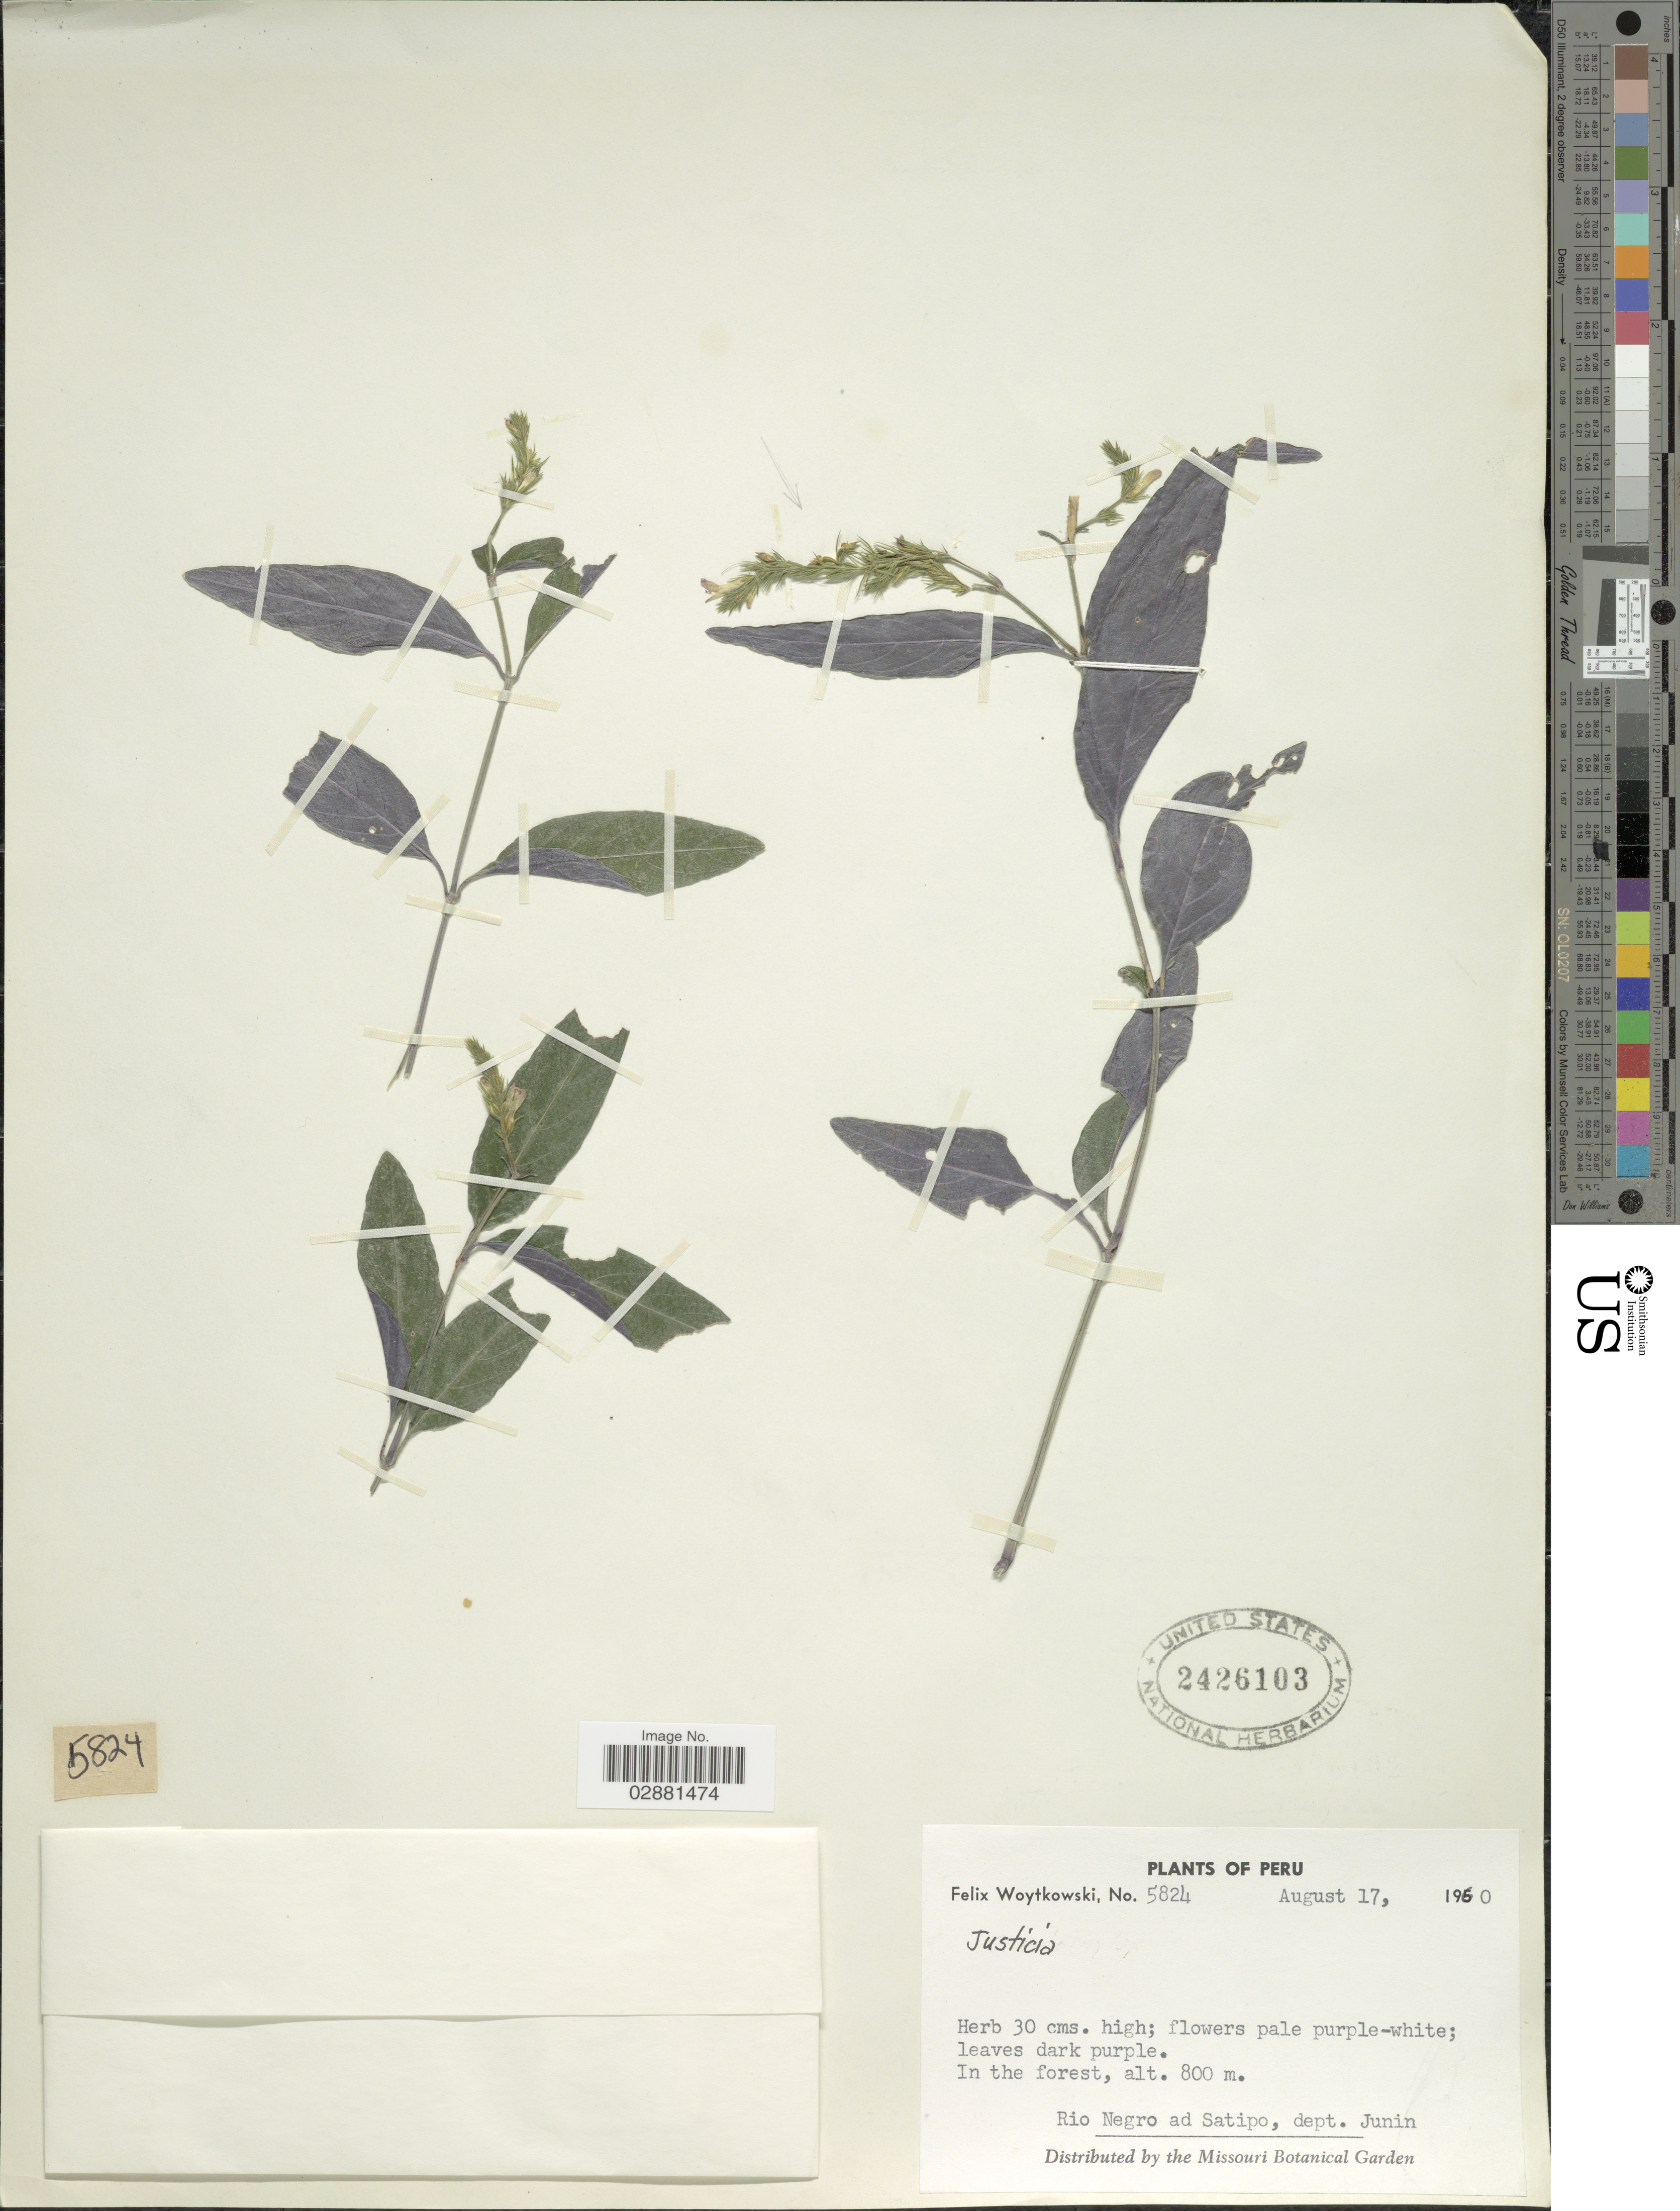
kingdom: Plantae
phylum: Tracheophyta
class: Magnoliopsida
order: Lamiales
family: Acanthaceae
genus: Justicia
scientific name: Justicia sp.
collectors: F. Woytkowski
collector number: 5824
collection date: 1960-08-17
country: Peru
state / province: Junín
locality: Rio Negro ad Satipo, dept. Junin.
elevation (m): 800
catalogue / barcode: US 2426103